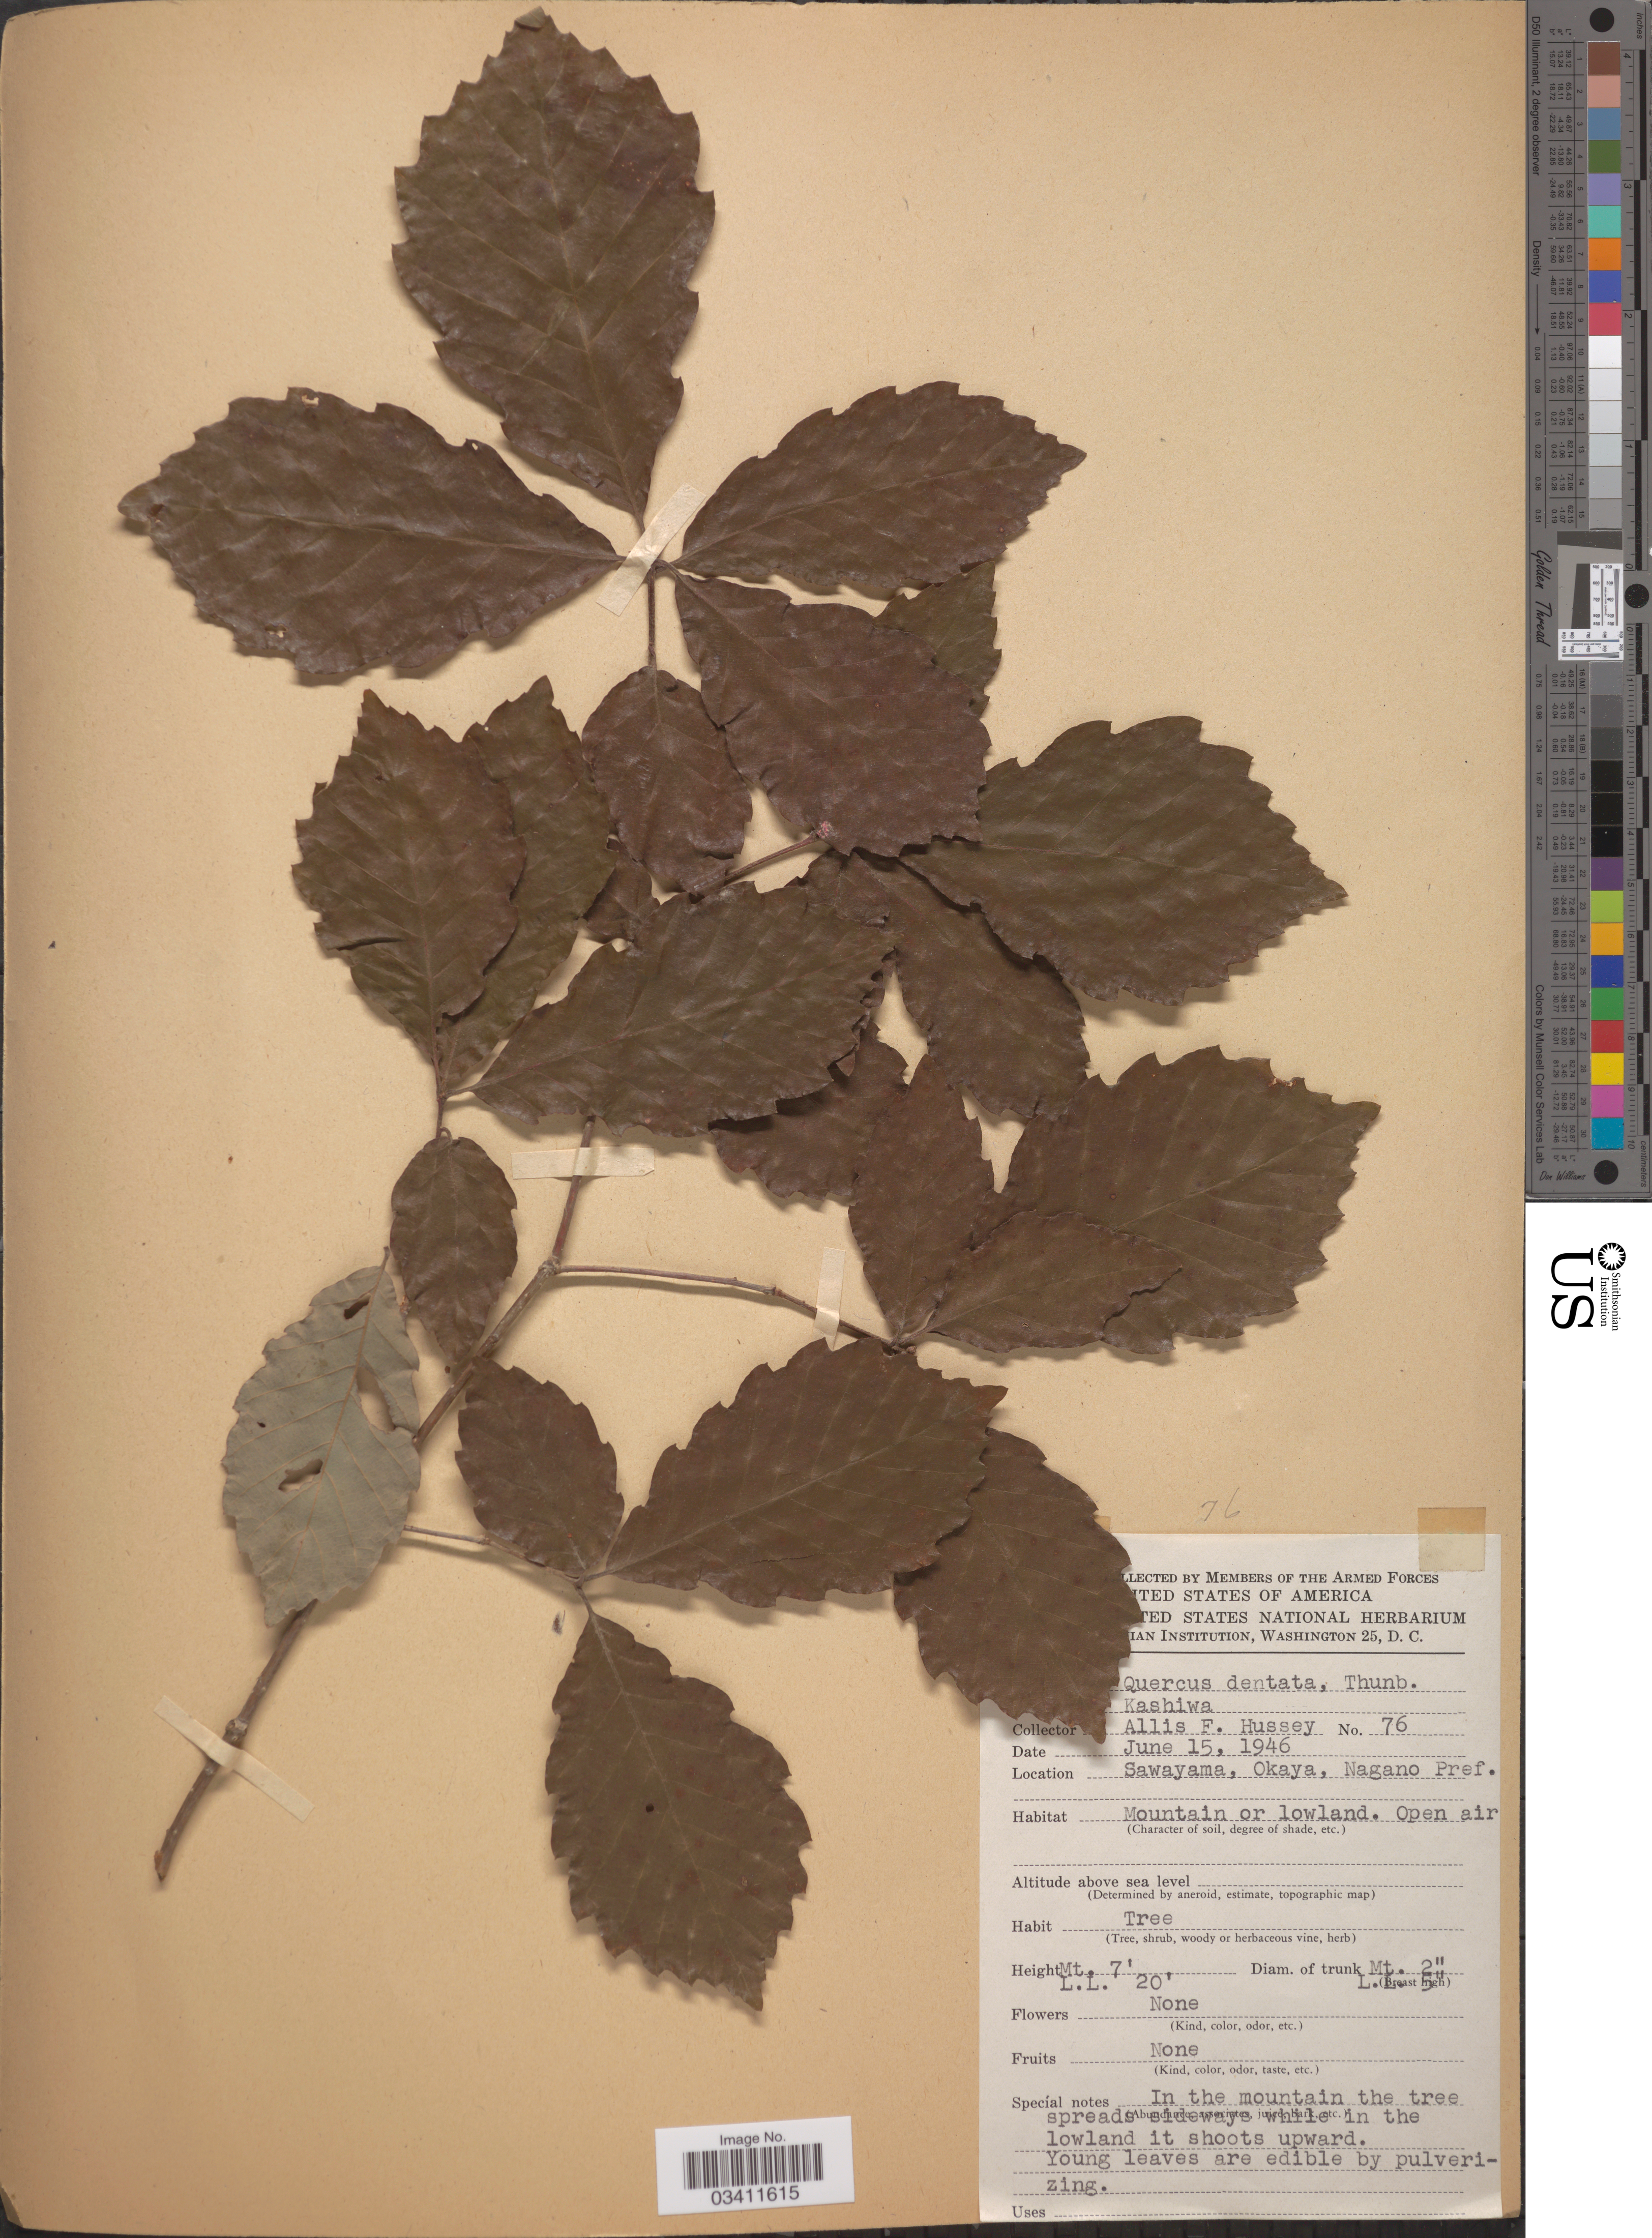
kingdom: Plantae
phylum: Tracheophyta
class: Magnoliopsida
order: Fagales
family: Fagaceae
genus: Quercus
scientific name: Quercus dentata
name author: Thunb.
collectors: A. Hussey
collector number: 76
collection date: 1946-06-15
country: Japan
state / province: Nagano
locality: Sawayama, Okaya, Nagano Pref.